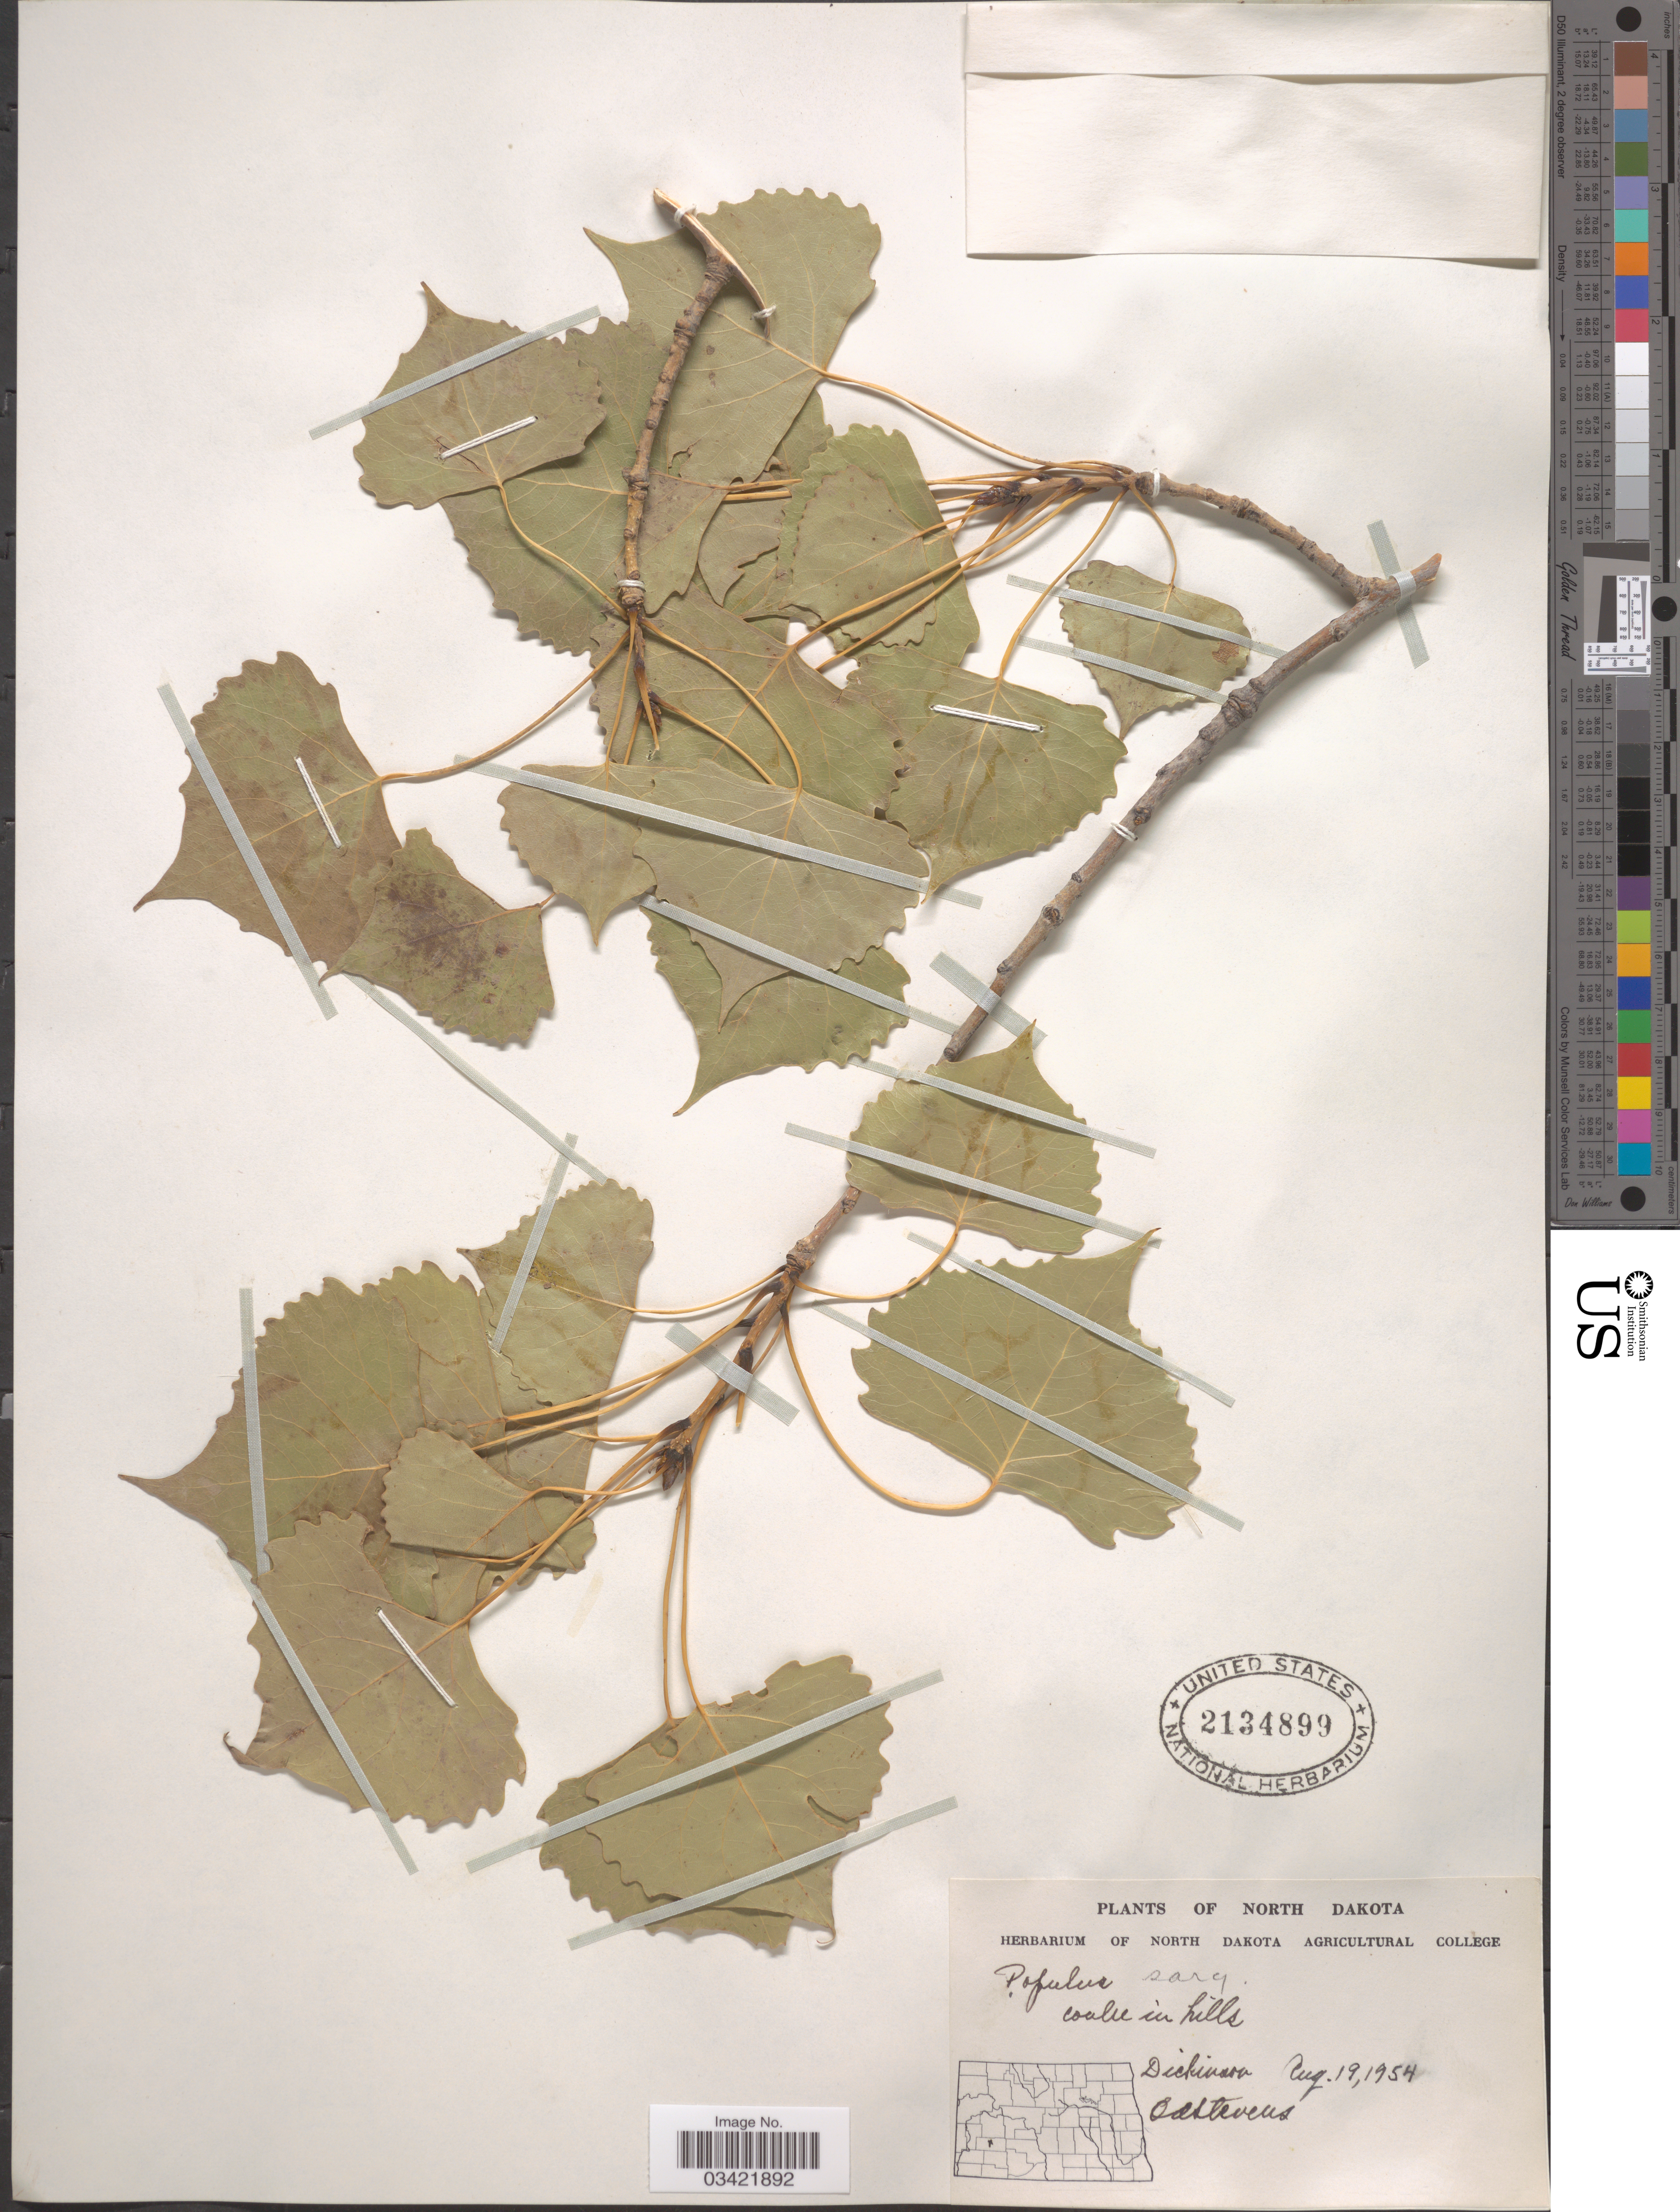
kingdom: Plantae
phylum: Tracheophyta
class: Magnoliopsida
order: Malpighiales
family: Salicaceae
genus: Populus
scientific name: Populus deltoides subsp. monilifera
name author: (Aiton) Eckenw.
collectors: O. A. Stevens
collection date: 1954-08-19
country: United States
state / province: North Dakota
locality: Dickinson.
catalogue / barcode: US 2134899